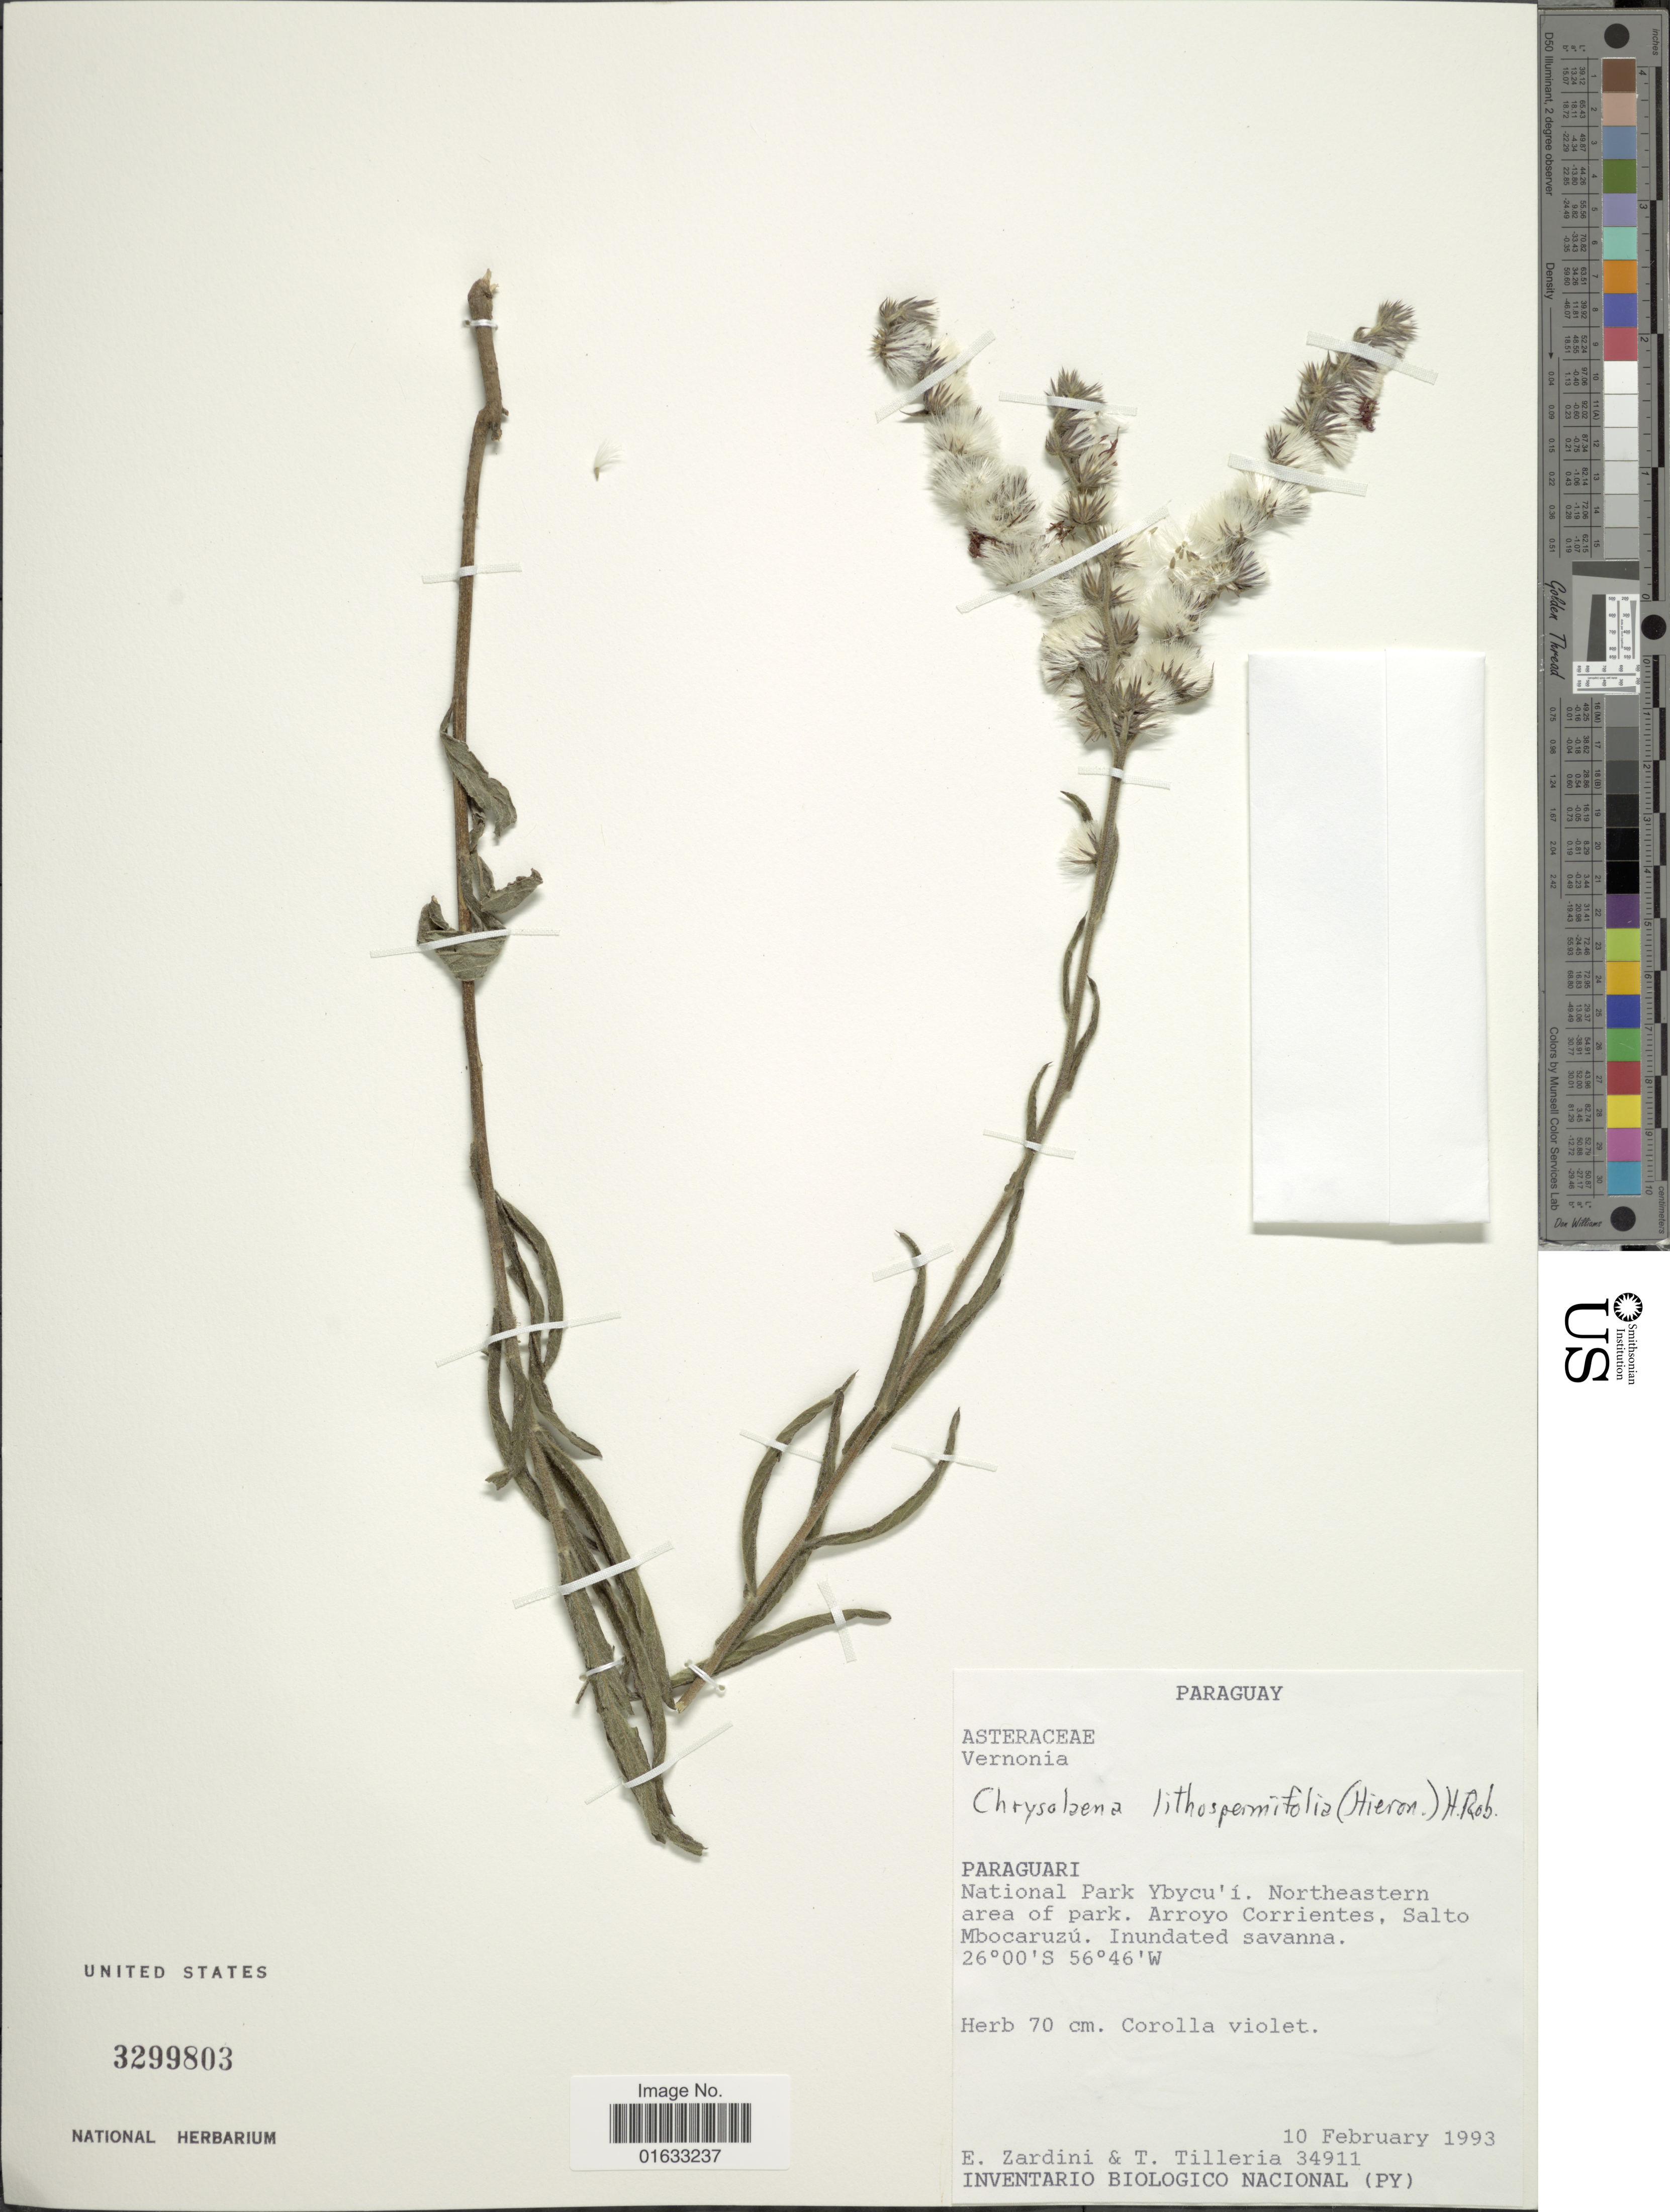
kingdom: Plantae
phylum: Tracheophyta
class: Magnoliopsida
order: Asterales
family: Asteraceae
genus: Chrysolaena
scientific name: Chrysolaena lithospermifolia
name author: (Hieron.) H. Rob.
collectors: E. M. Zardini & T. Tilleria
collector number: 34911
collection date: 1993-02-10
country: Paraguay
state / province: Paraguari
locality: Paraguari, National Park Ybycu'i, northeastern area of park, Arroyo Corrientes, Salto Mbocaruzu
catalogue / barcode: US 3299803